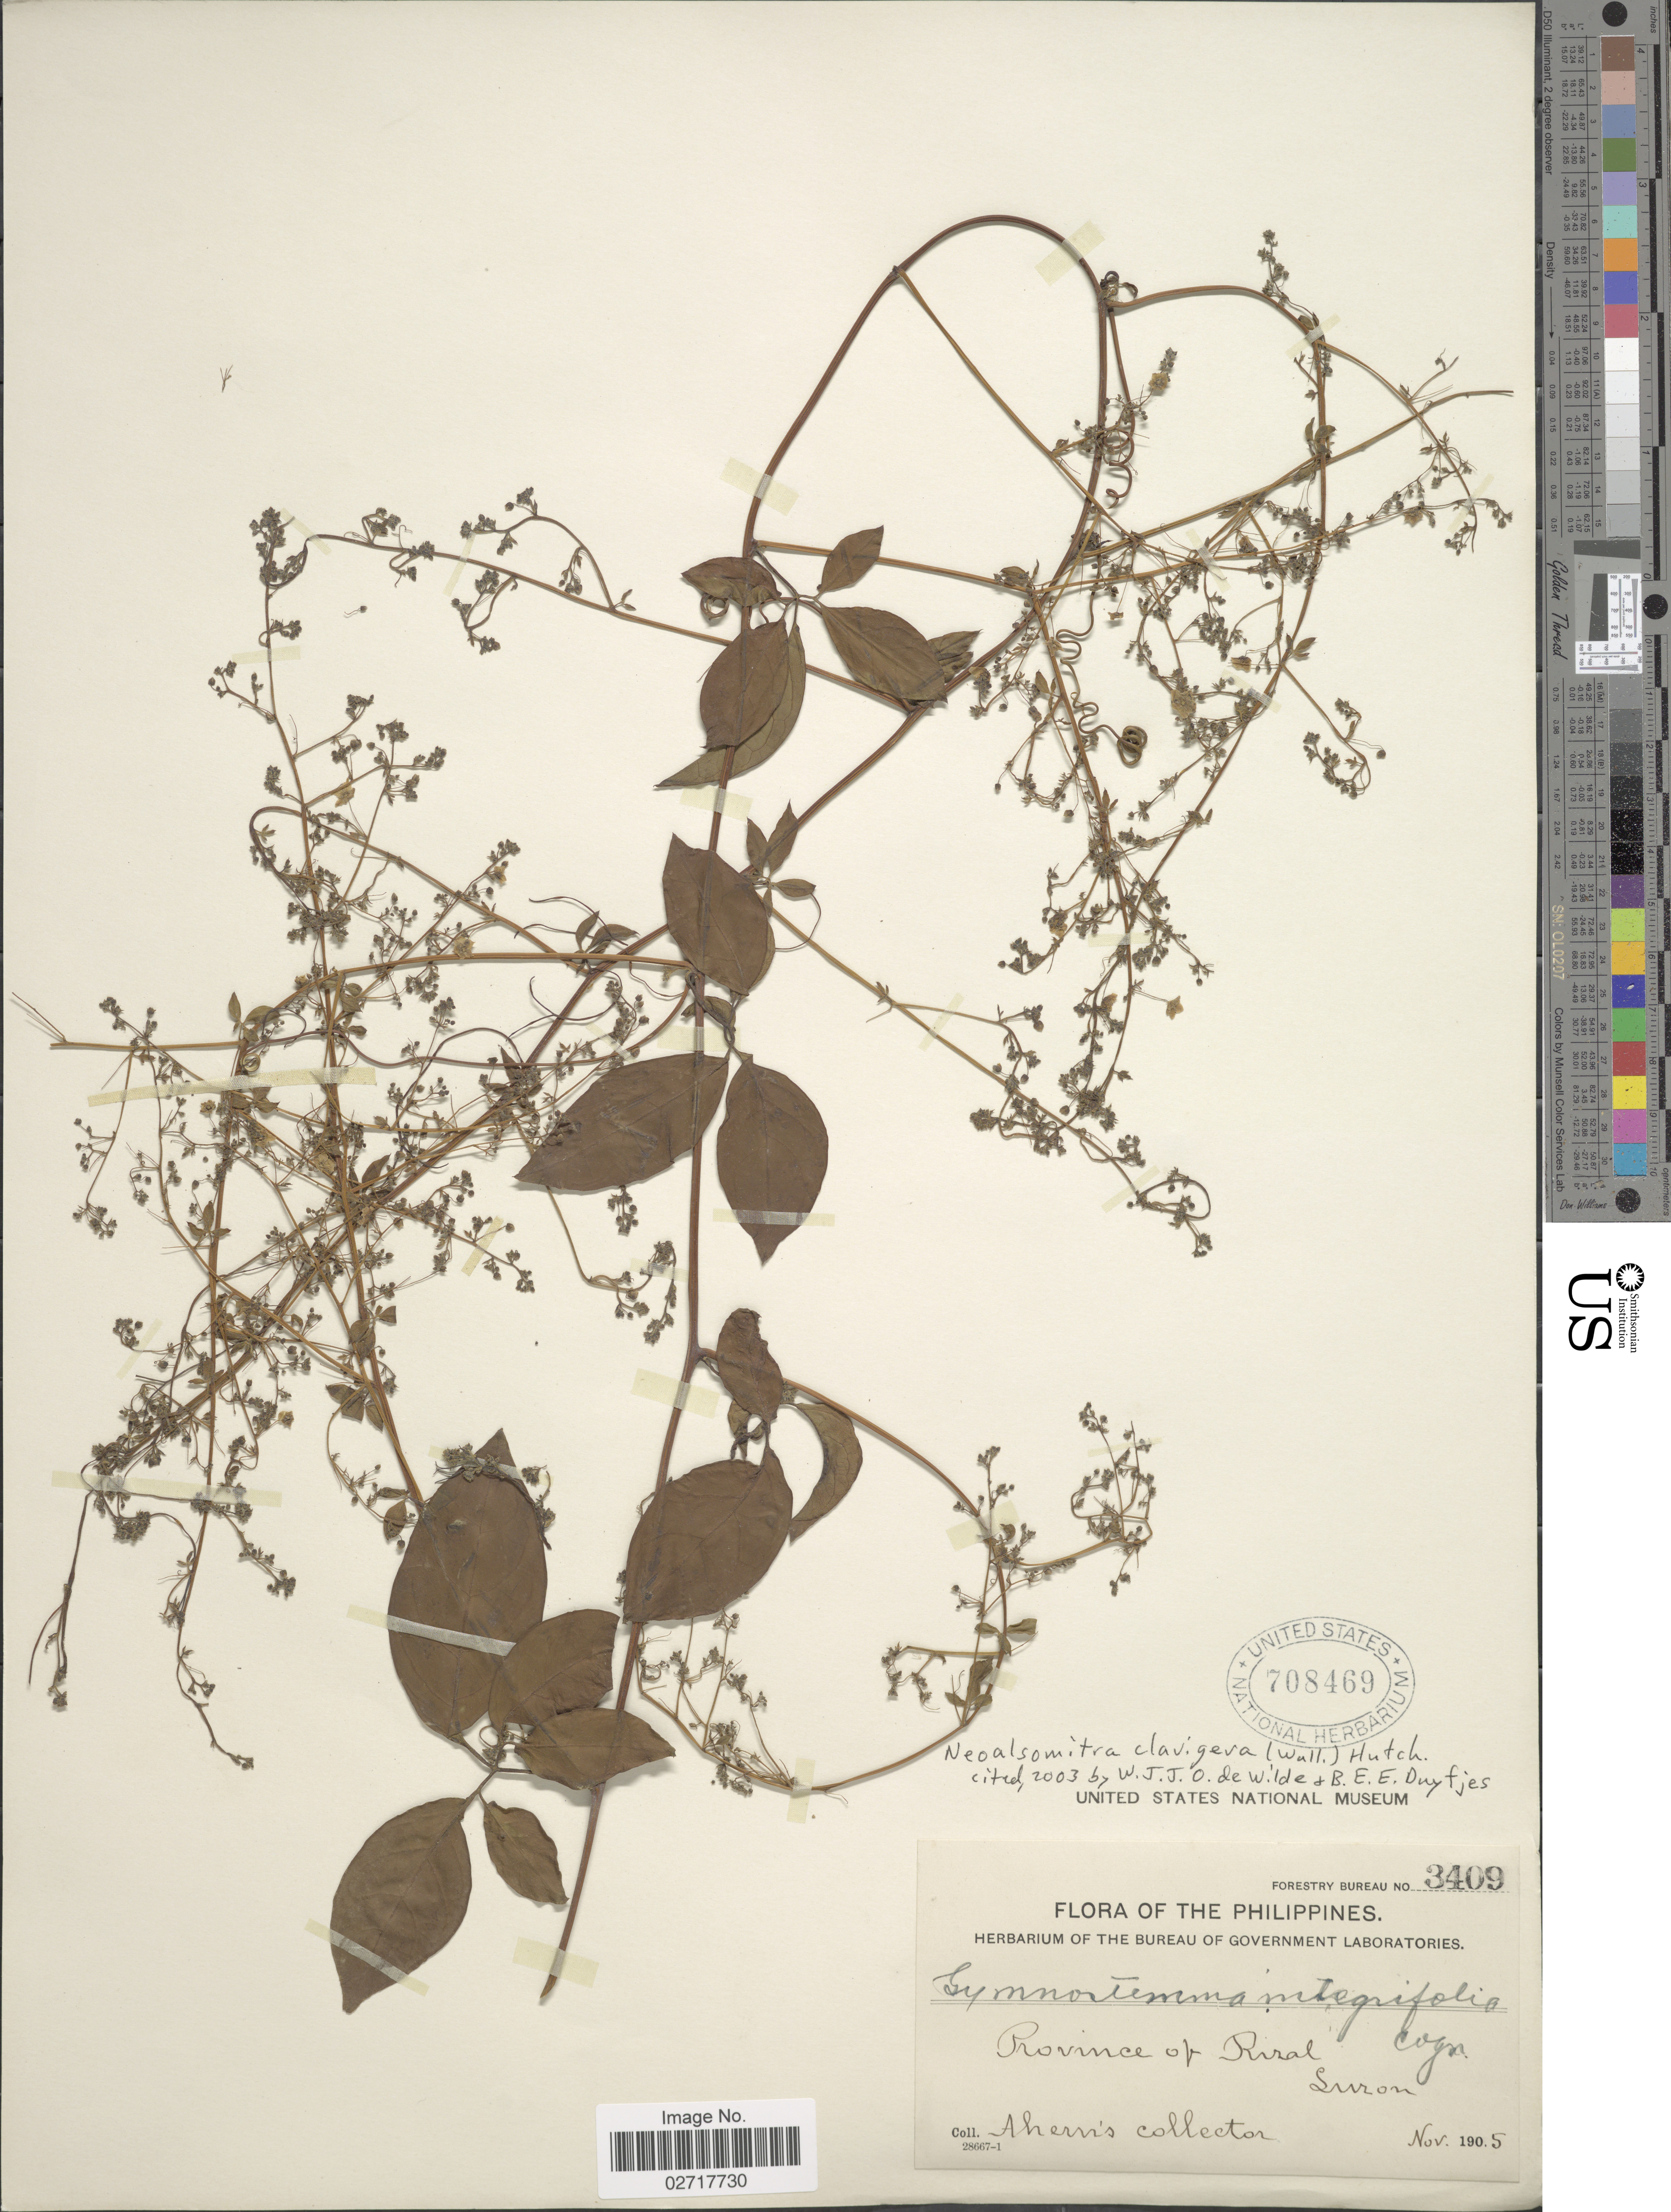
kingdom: Plantae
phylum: Tracheophyta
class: Magnoliopsida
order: Cucurbitales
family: Cucurbitaceae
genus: Neoalsomitra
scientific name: Neoalsomitra clavigera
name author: (M. Roem.) Hutch.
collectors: Ahern's collector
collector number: Forestry Bureau 3409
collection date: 1905-11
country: Philippines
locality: Province of Rizal, Luzon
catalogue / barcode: US 708469